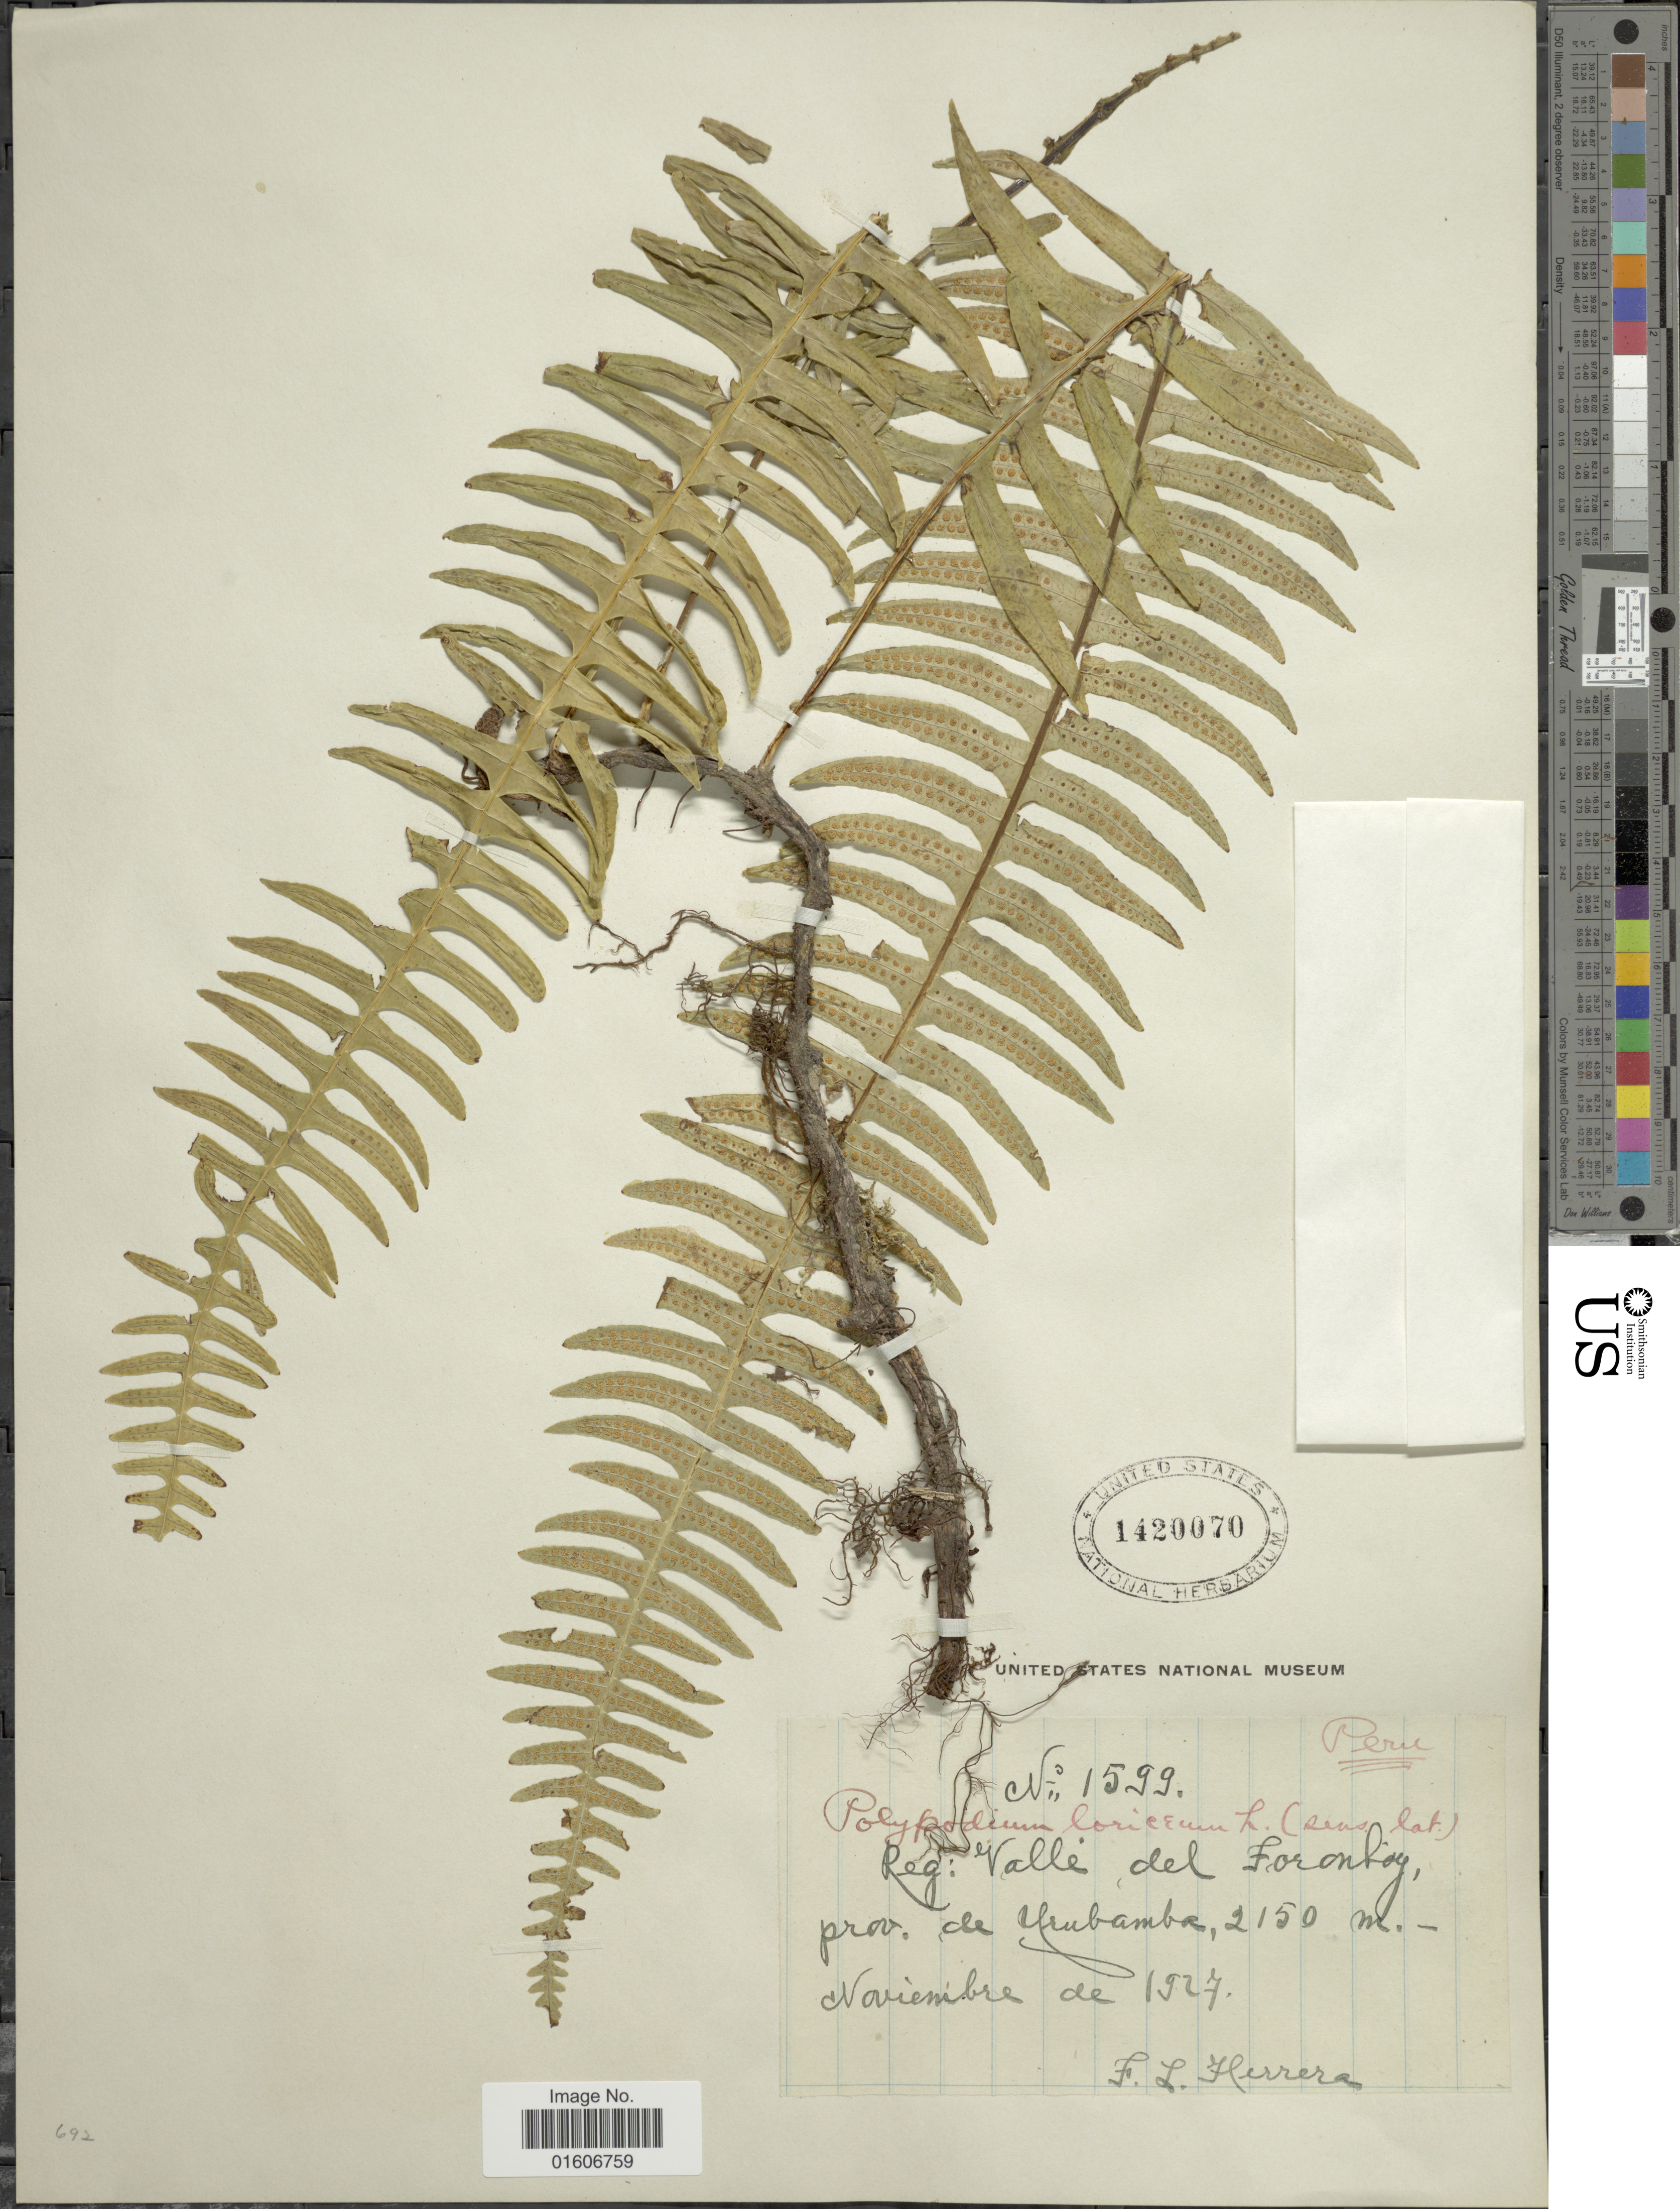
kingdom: Plantae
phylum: Tracheophyta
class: Polypodiopsida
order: Polypodiales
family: Polypodiaceae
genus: Serpocaulon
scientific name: Serpocaulon loriceum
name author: (L.) A.R. Sm.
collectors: F. L. Herrera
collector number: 1599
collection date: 1927-11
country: Peru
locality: Reg: Vallé del Forontoy, prov. de Urubamba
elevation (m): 2150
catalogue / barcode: US 1420070